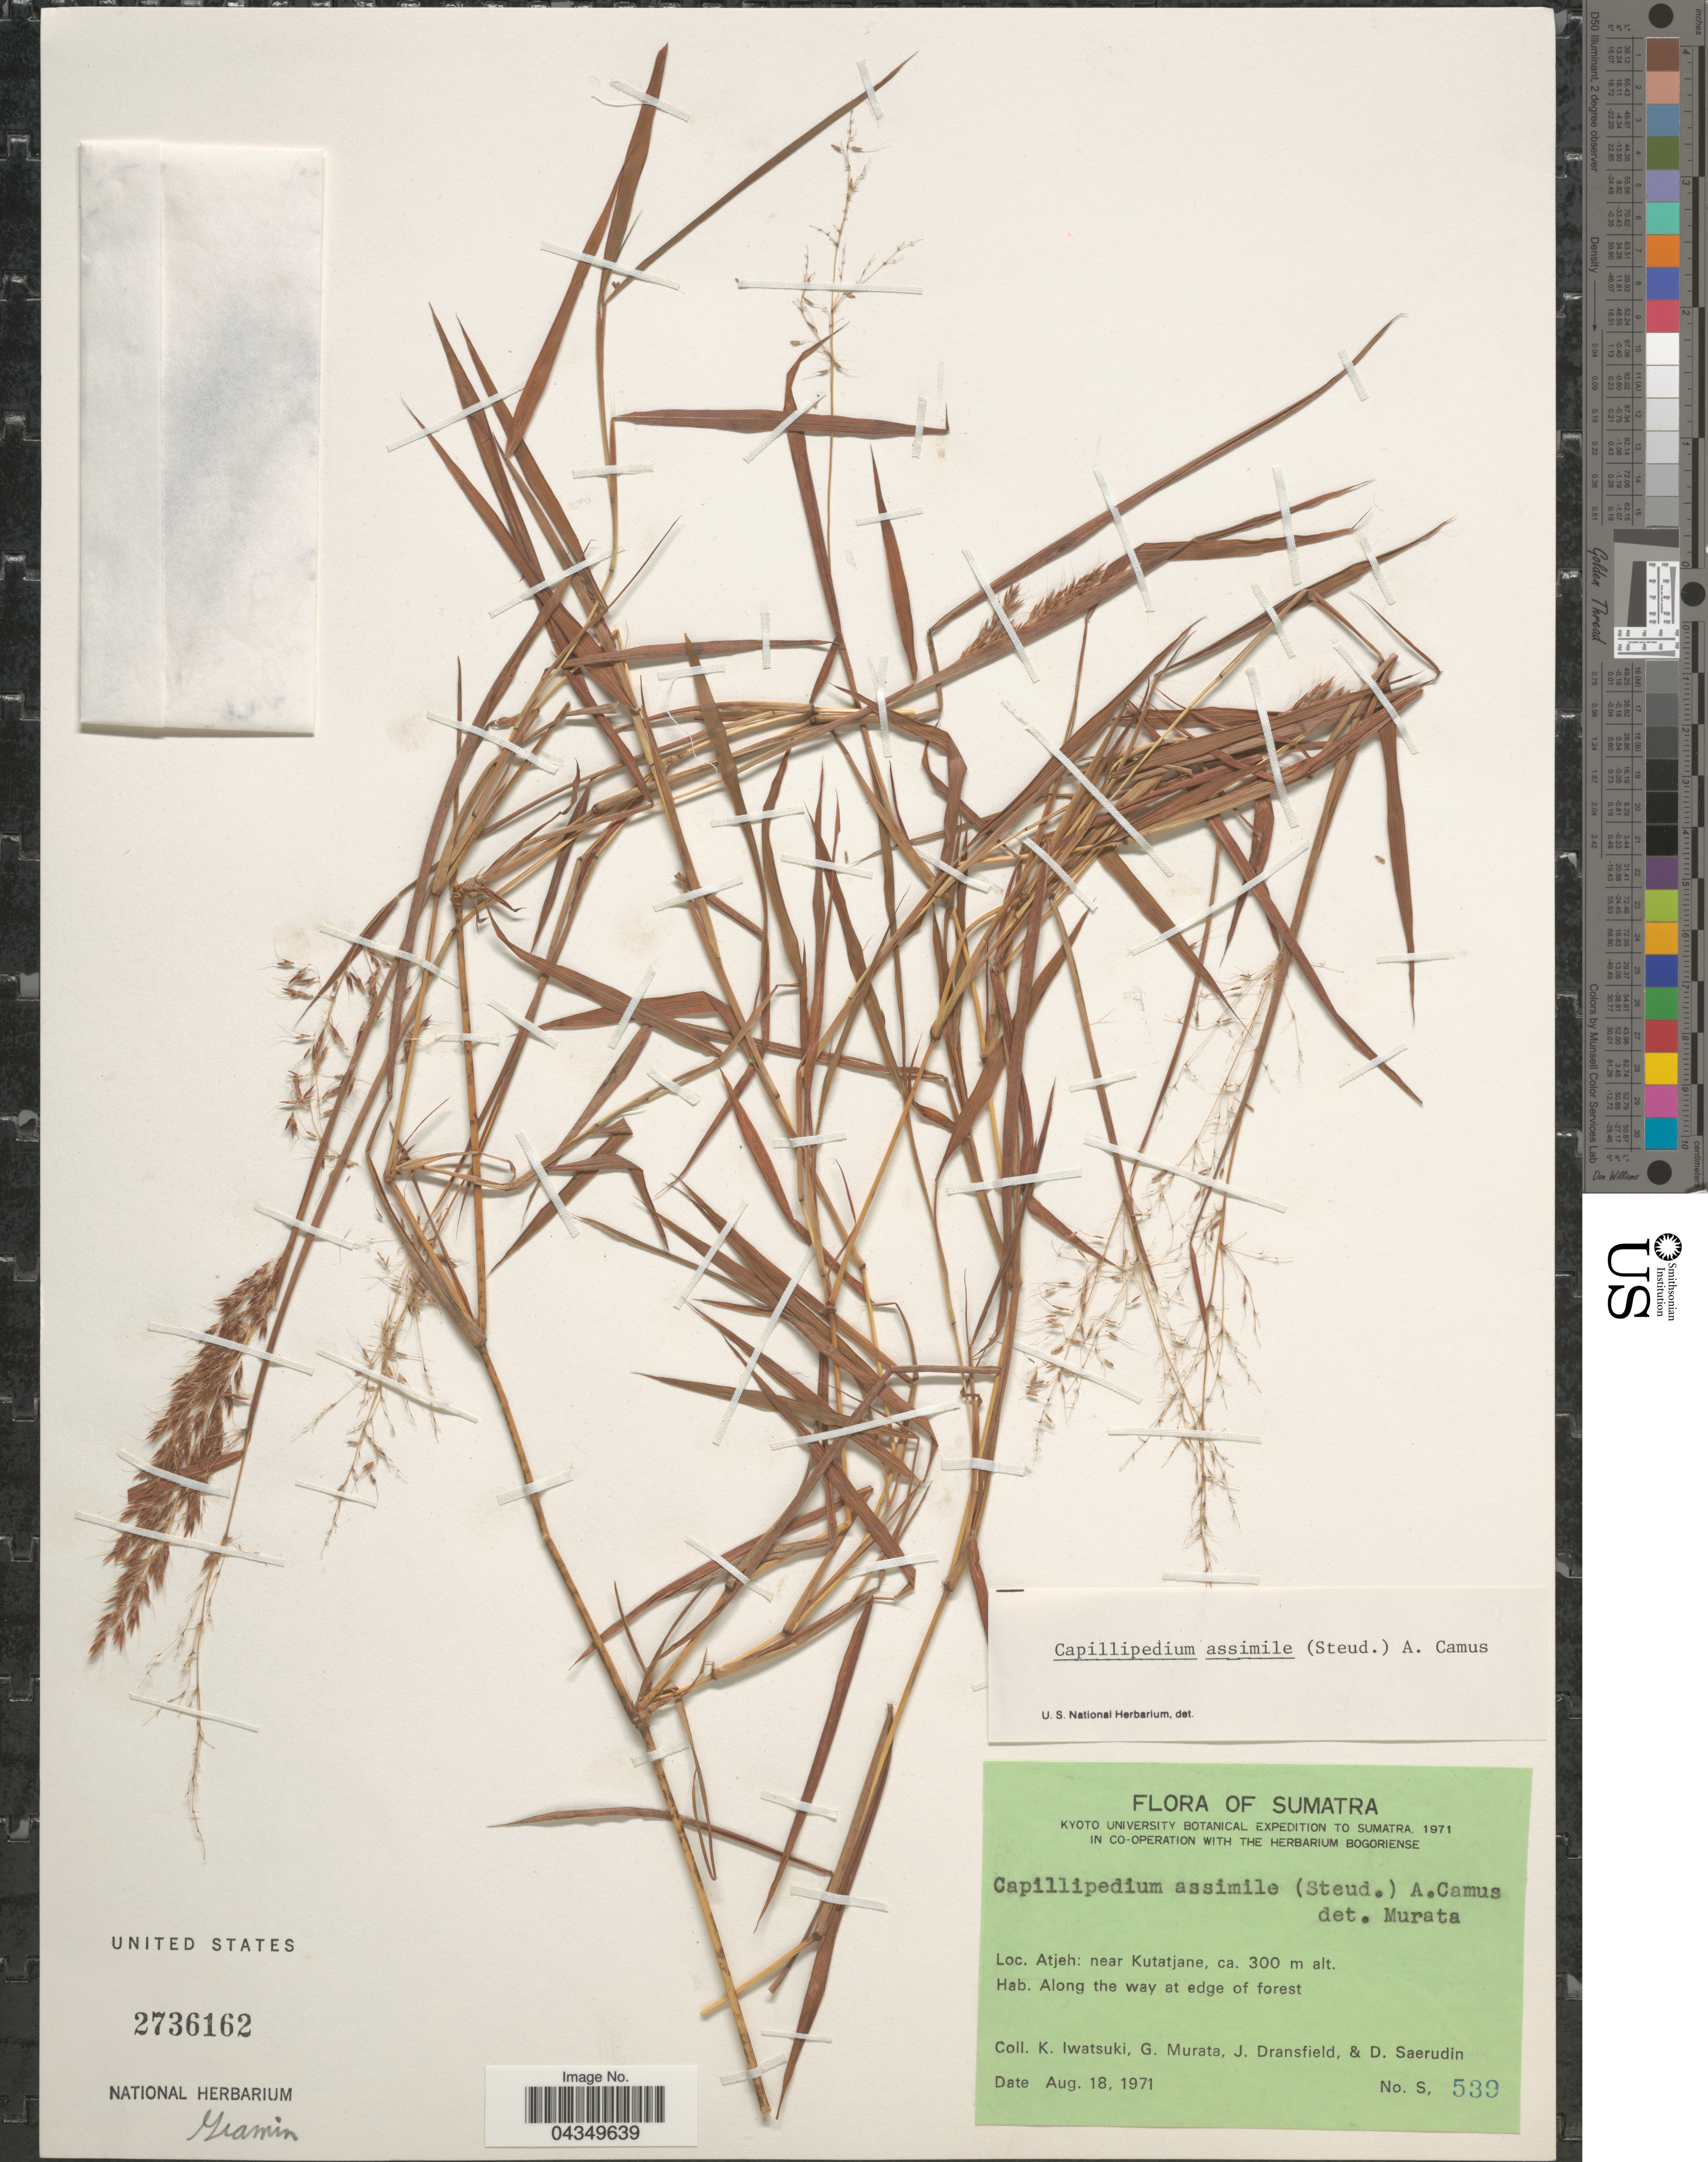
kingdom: Plantae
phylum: Tracheophyta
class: Liliopsida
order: Poales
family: Poaceae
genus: Capillipedium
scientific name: Capillipedium assimile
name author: (Steud.) A. Camus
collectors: K. Iwatsuki, G. Murata, J. Dransfield & D. Saerudin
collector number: S539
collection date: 1971-08-18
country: Indonesia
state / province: Sumatra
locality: Kyoto University Botanical Expedition to Sumatra, 1971. Atjeh: near Kutatjane.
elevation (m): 300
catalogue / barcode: US 2736162